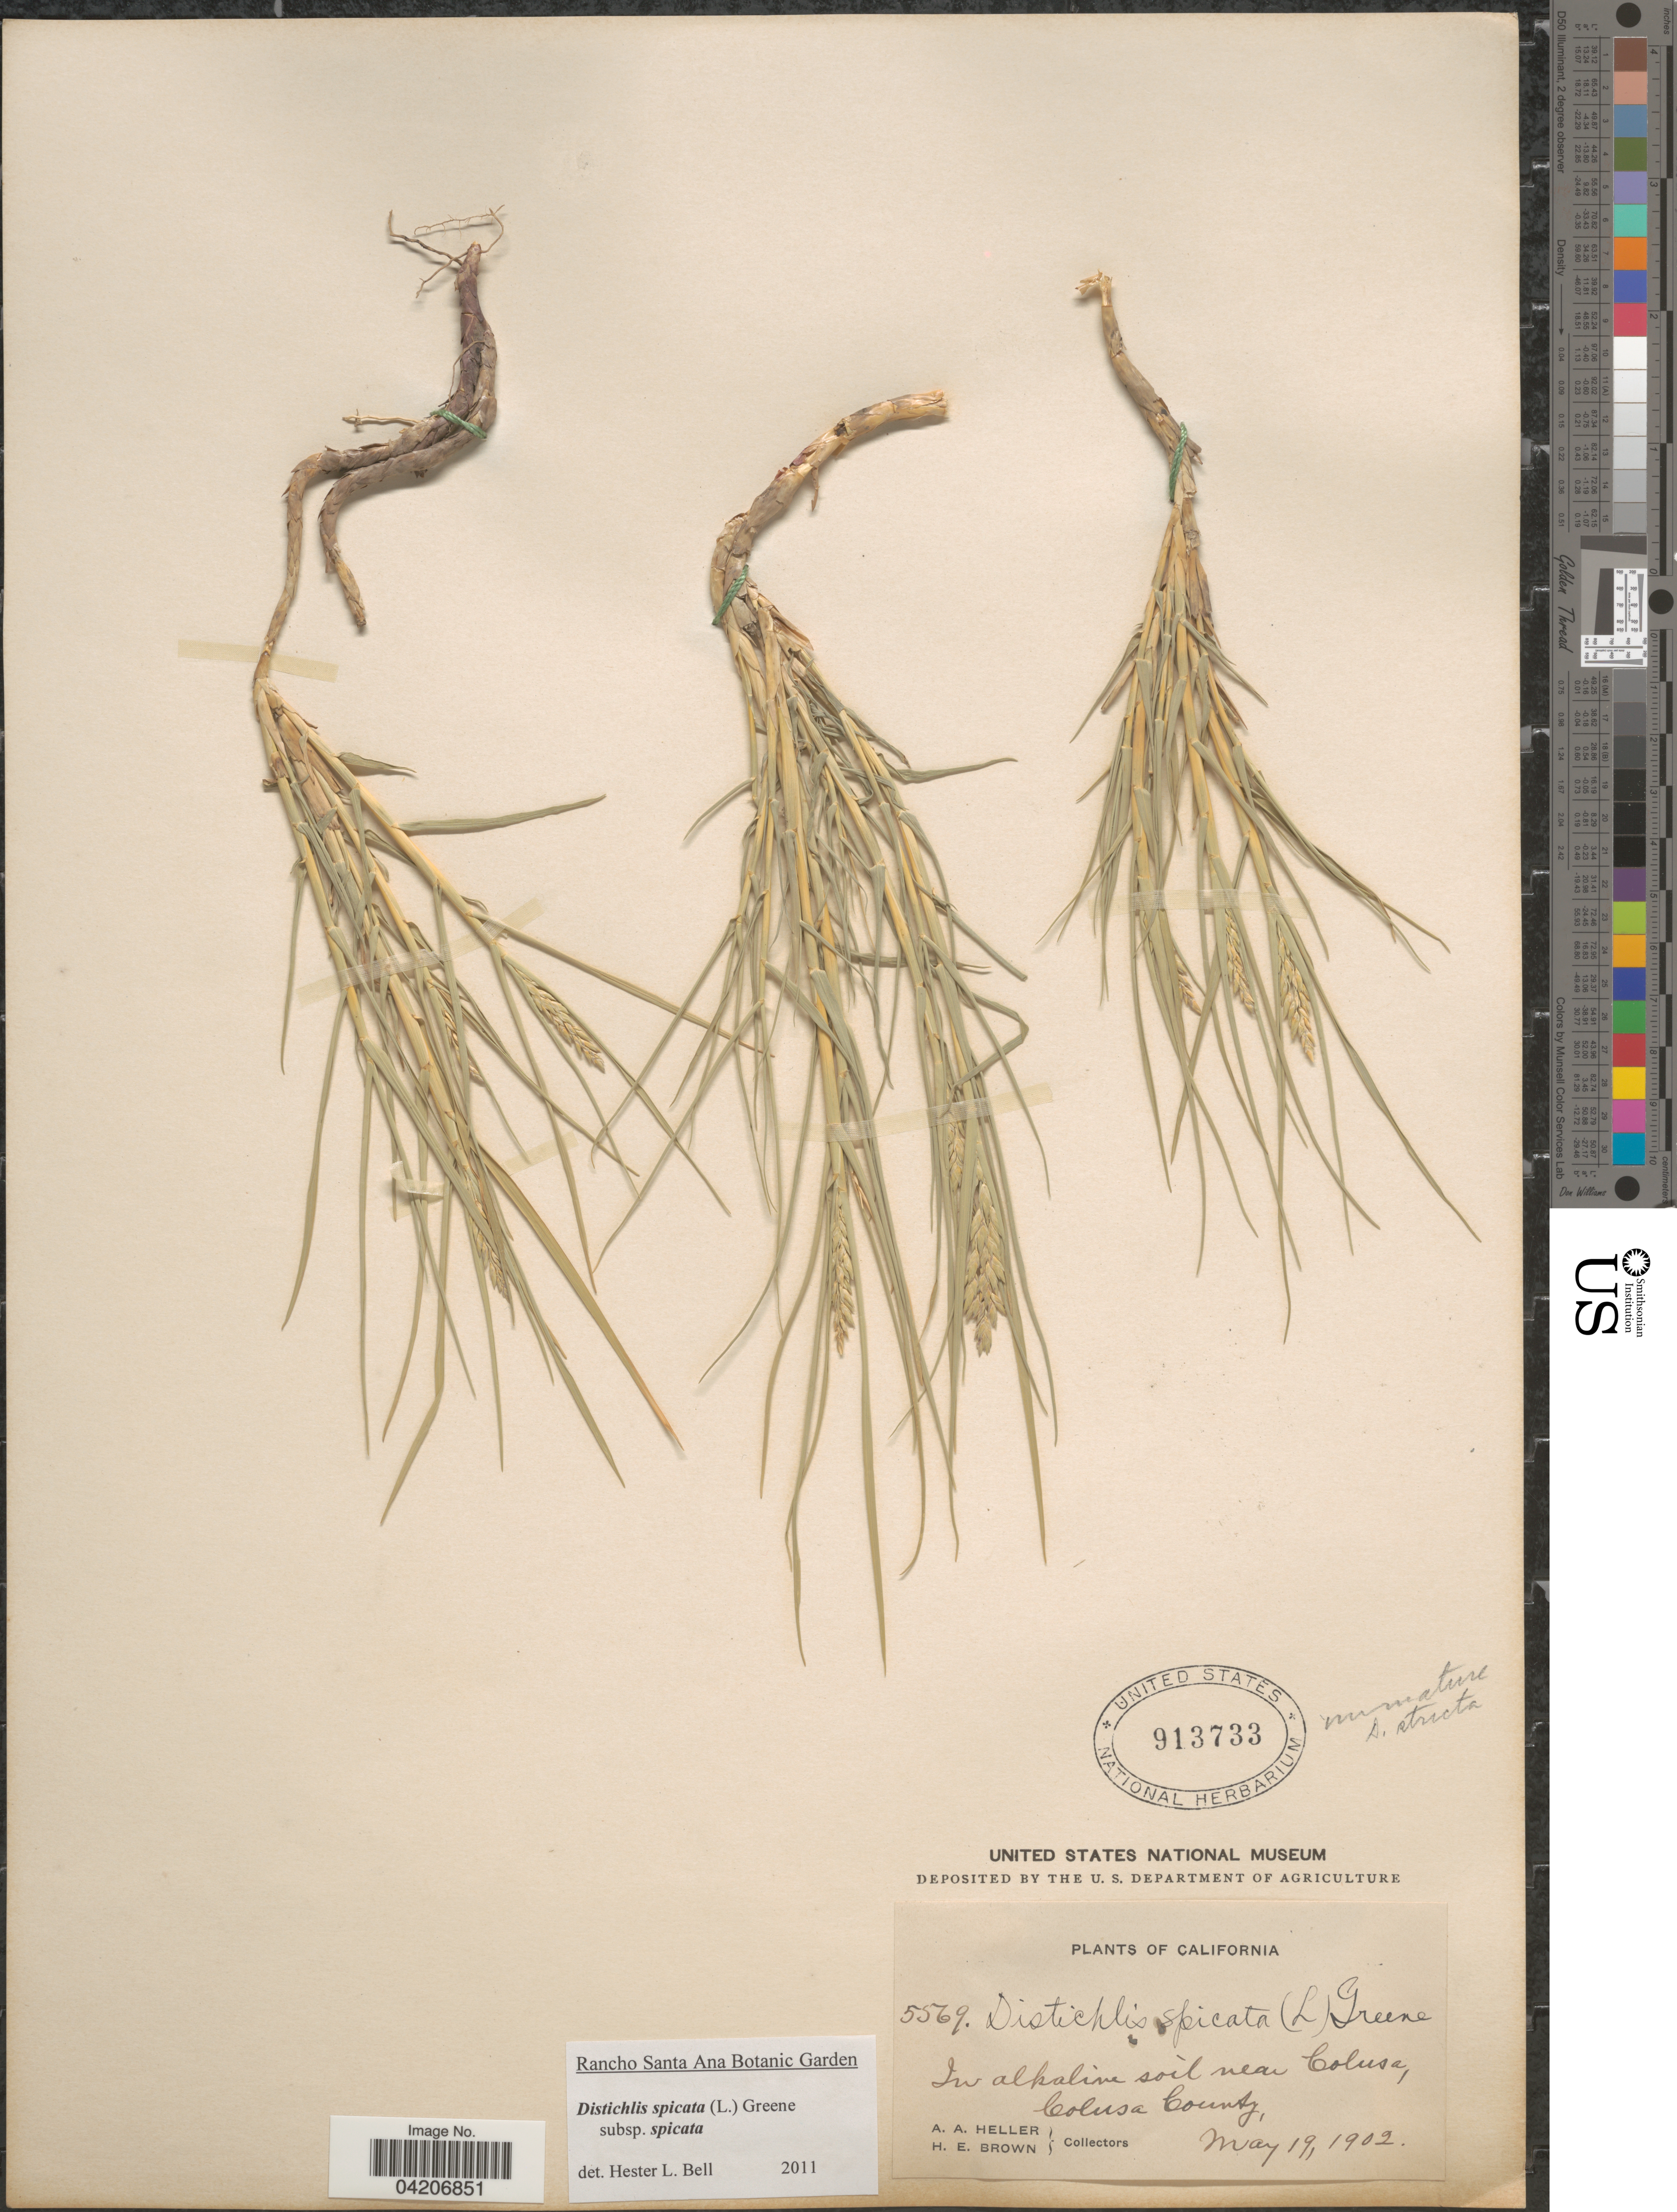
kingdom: Plantae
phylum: Tracheophyta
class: Liliopsida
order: Poales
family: Poaceae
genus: Distichlis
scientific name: Distichlis spicata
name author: (L.) Greene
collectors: A. A. Heller & H. E. Brown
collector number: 5569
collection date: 1902-05-19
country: United States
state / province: California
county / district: Colusa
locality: In alkaline soil near Colusa, Colusa County.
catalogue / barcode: US 913733